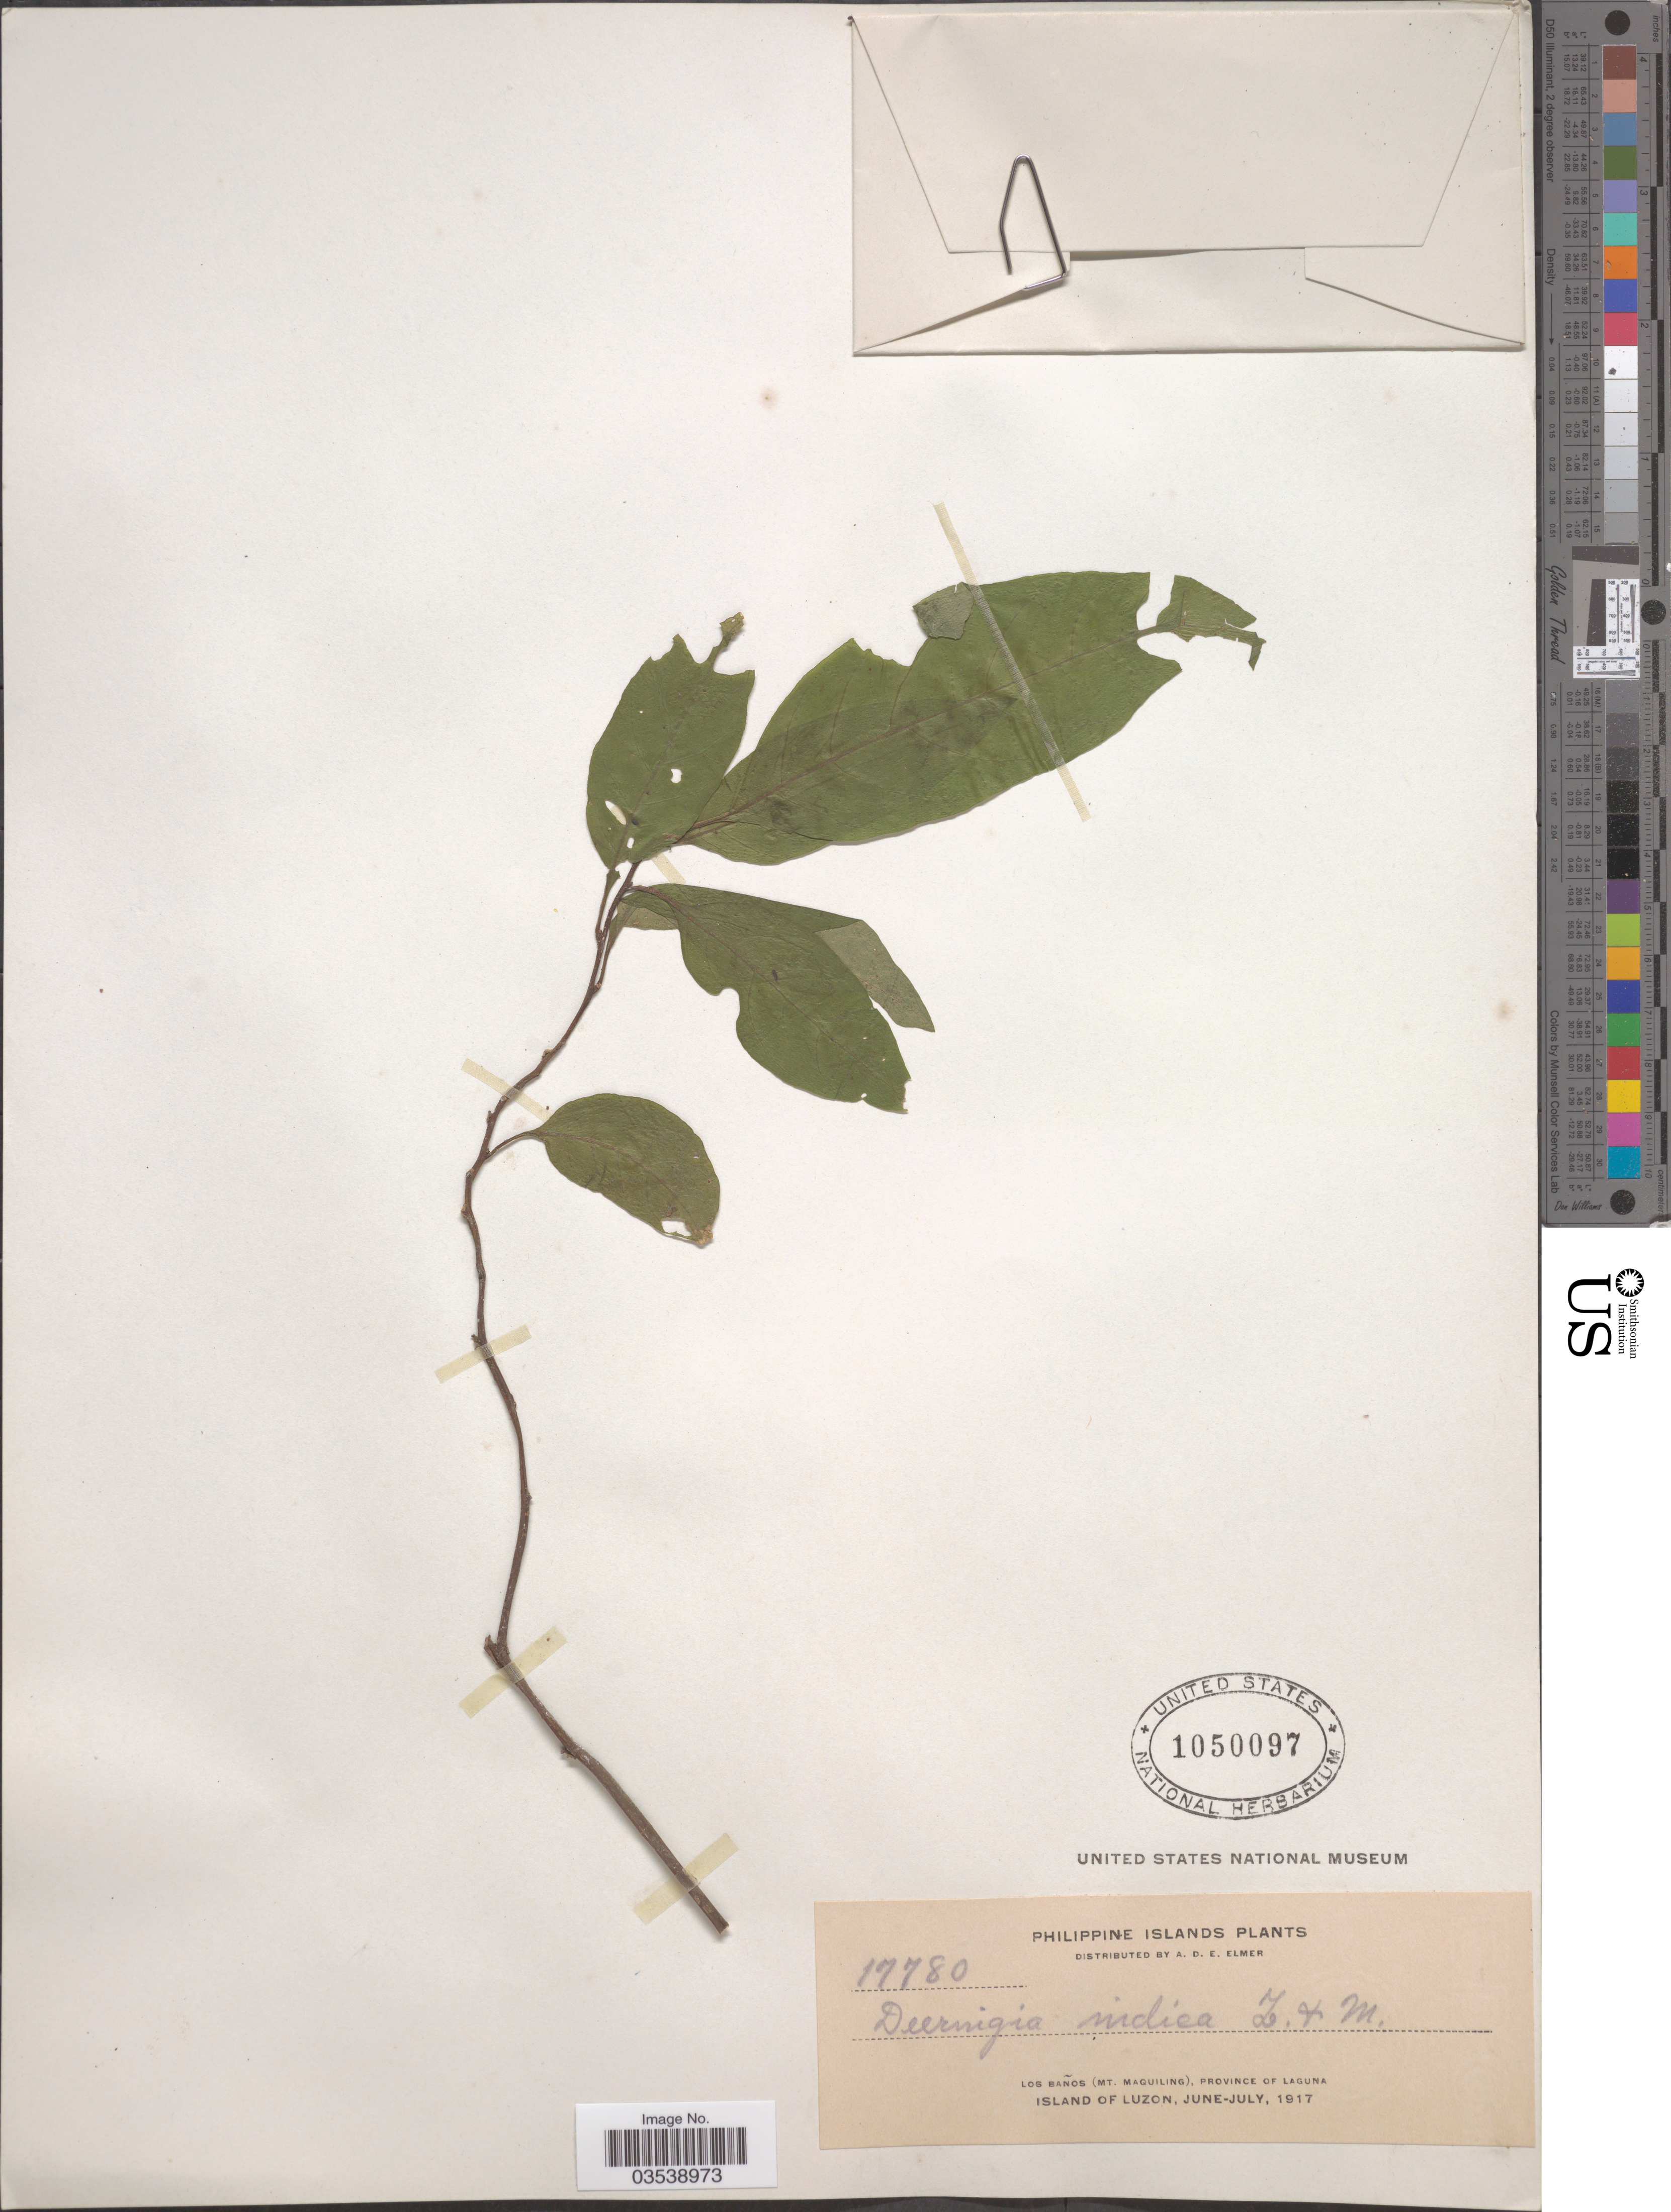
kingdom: Plantae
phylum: Tracheophyta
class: Magnoliopsida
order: Caryophyllales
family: Amaranthaceae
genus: Deeringia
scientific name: Deeringia polysperma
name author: (Roxb.) Moq.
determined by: Strong, Mark T., (BOT), Smithsonian Institution - National Museum of Natural History (UNITED STATES)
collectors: A. D. E. Elmer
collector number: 17780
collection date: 1917-06/1917-07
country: Philippines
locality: Los Baños (Mt. Maquiling), Province of Laguna. Island of Luzon.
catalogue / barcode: US 1050097